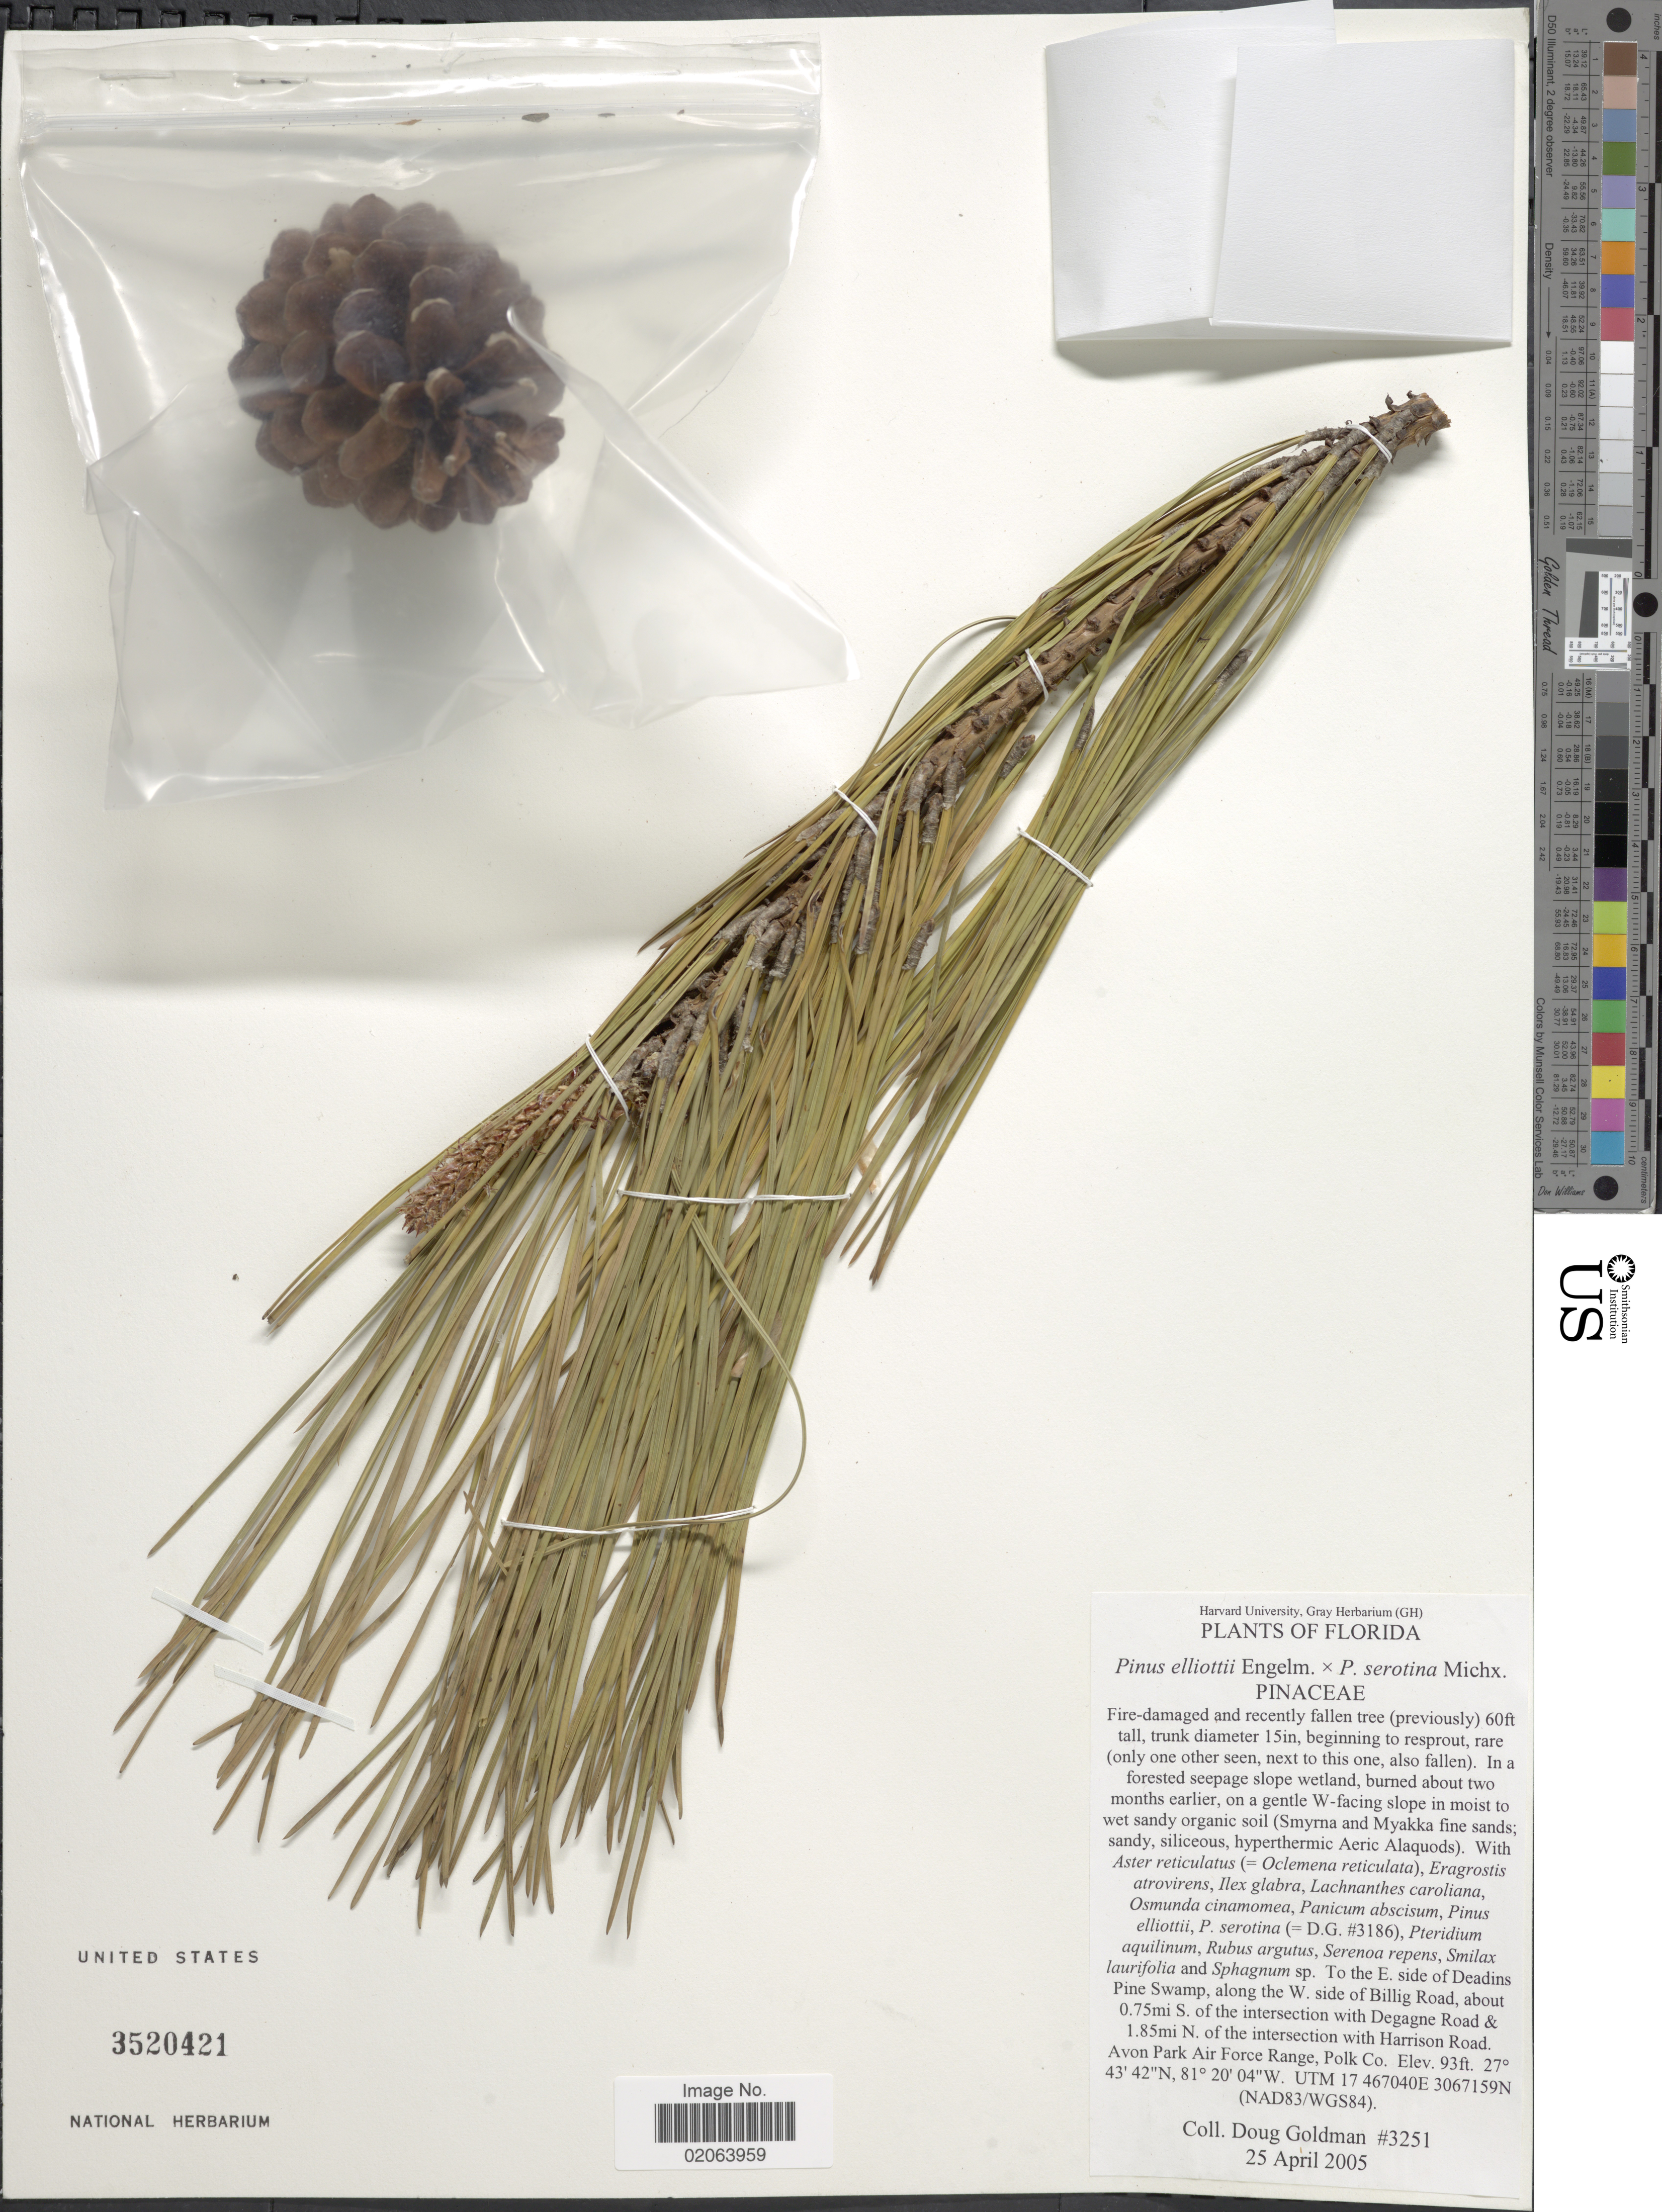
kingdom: Plantae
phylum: Tracheophyta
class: Pinopsida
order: Pinales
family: Pinaceae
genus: Pinus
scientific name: Pinus elliottii var. densa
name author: Little & K.W. Dorman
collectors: D. Goldman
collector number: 3251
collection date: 2005-04-25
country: United States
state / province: Florida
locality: E. side of Deadins Pine Swamp, along the W. side of Billing Road, about 0.75mi. S. of the intersection with Dedagne Road & 1.85mi N. of the intersection with Harrison Road. Avon Park Air Force Range, Polk Co.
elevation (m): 28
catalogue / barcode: US 3520421